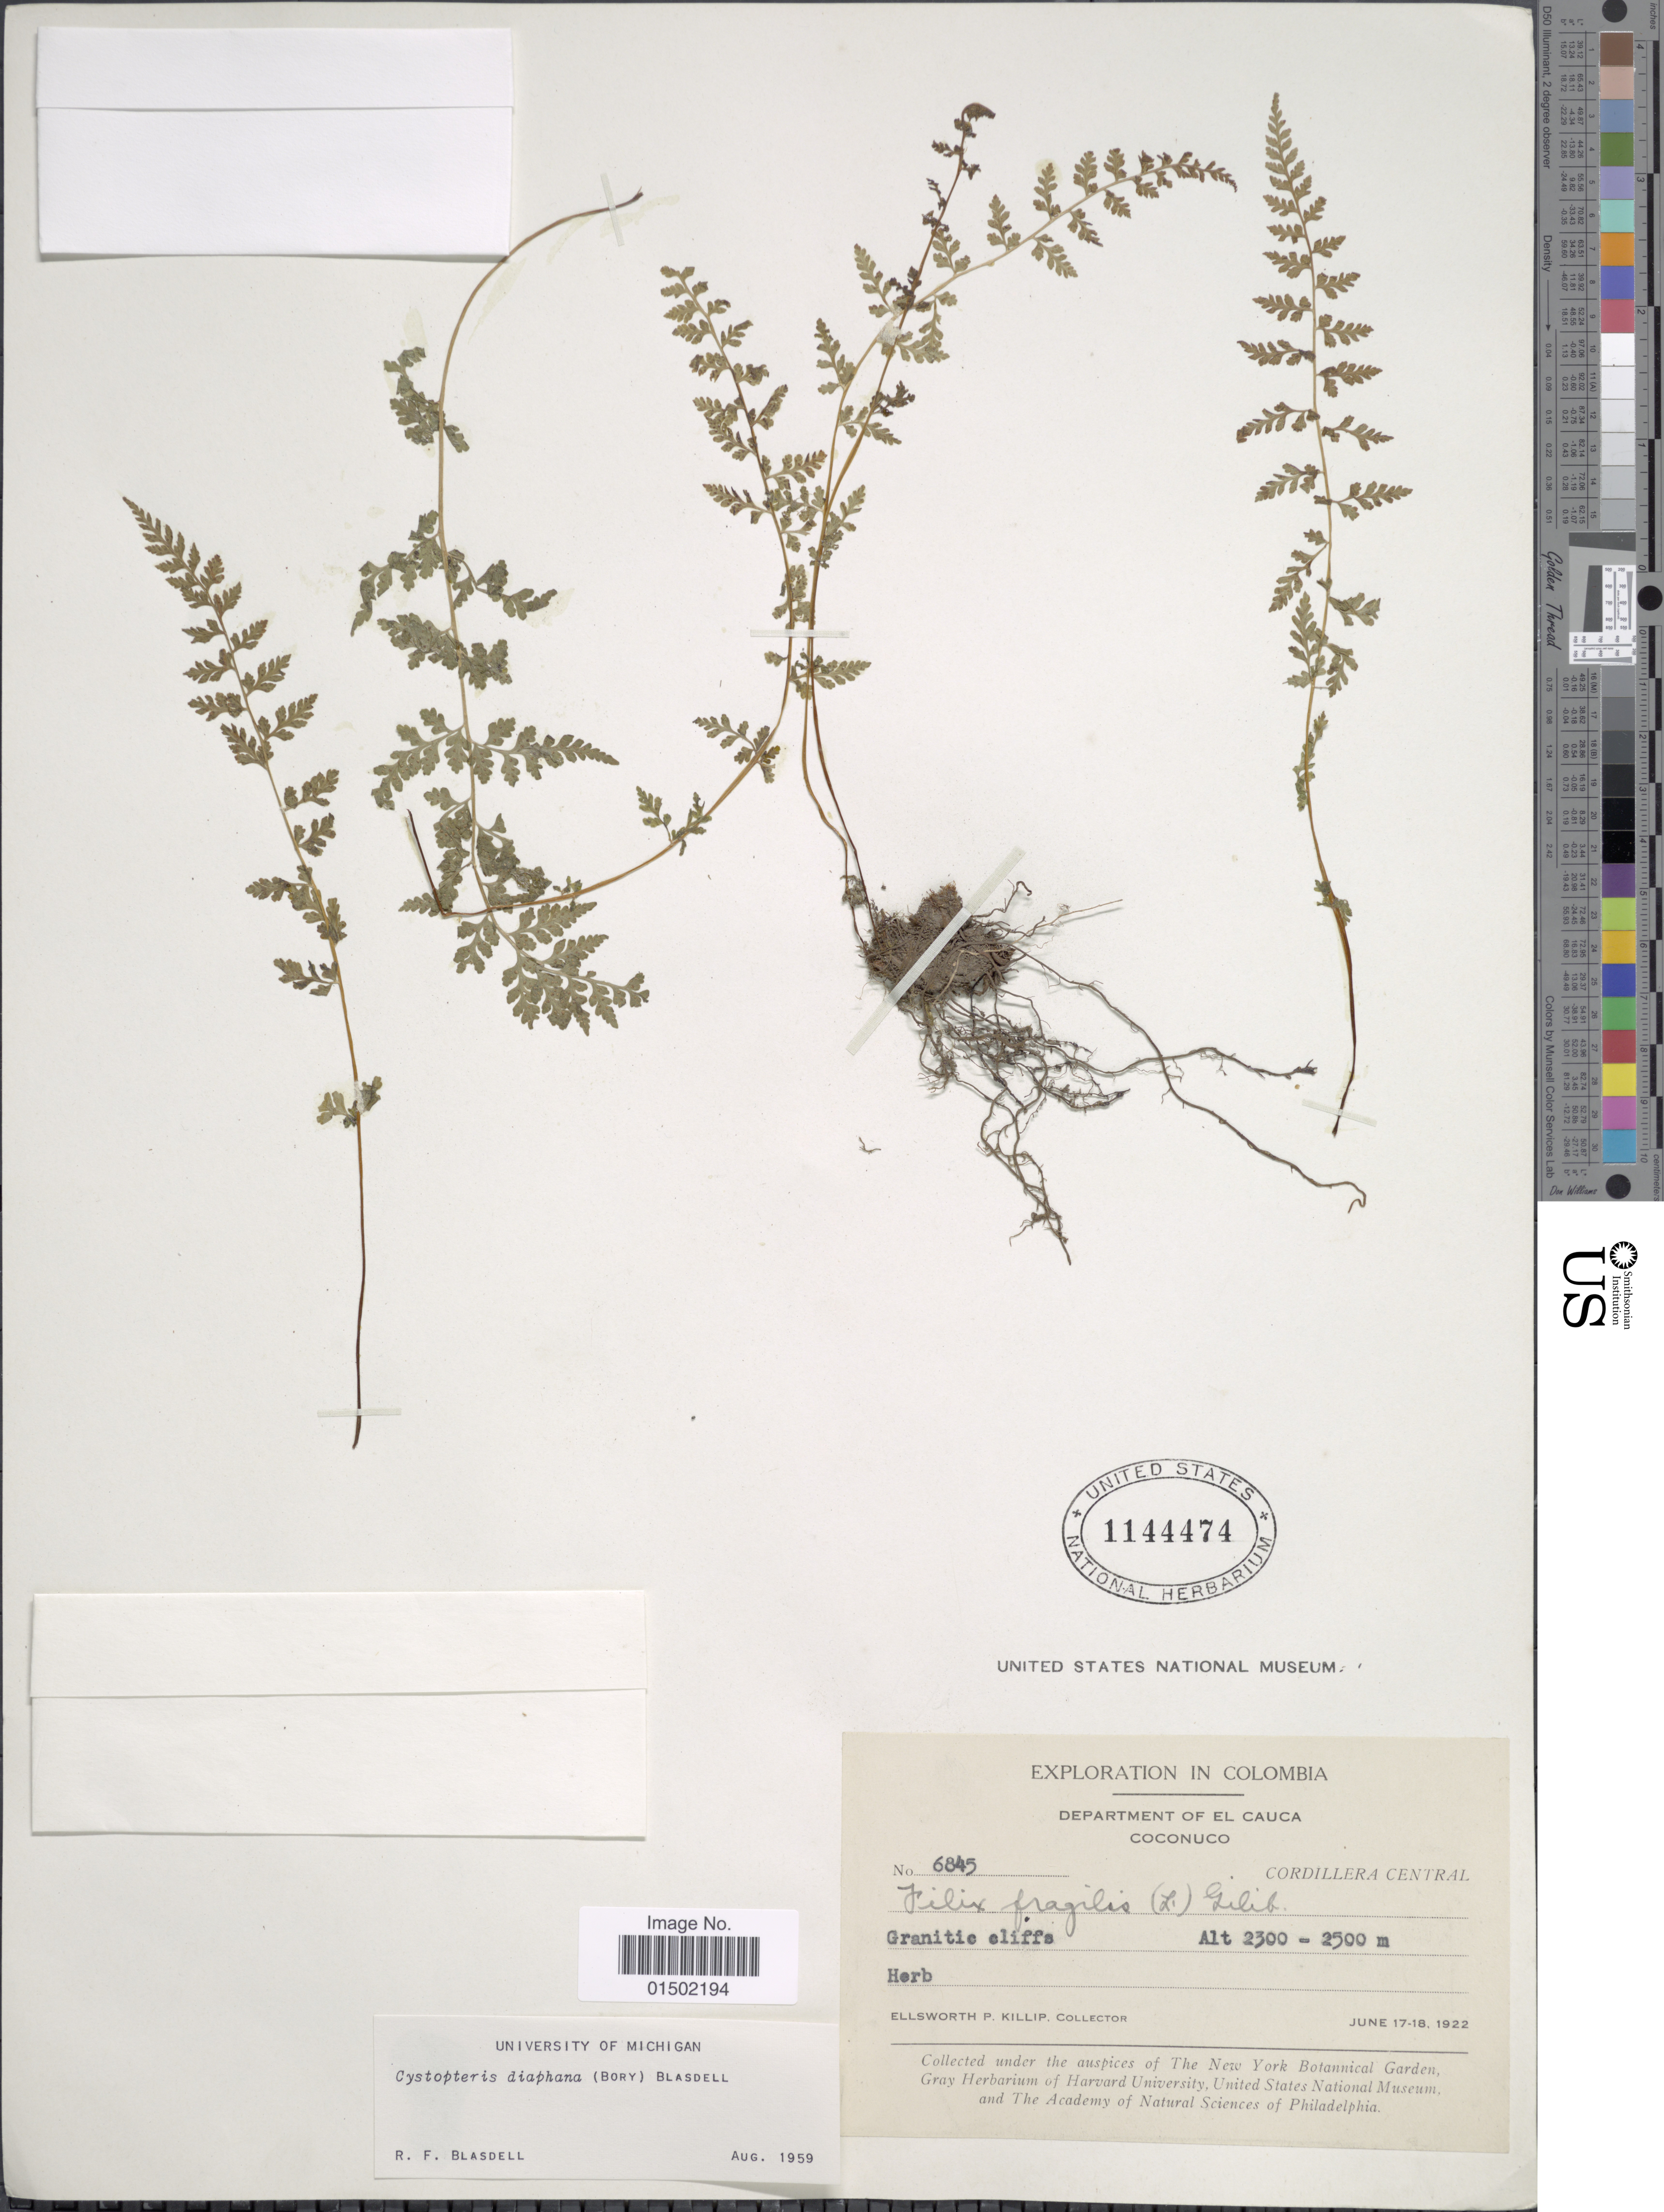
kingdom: Plantae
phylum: Tracheophyta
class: Polypodiopsida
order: Polypodiales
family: Cystopteridaceae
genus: Cystopteris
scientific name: Cystopteris diaphana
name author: (Bory) Blasdell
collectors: E. P. Killip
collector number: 6845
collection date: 1922-06-17/1922-06-18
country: Colombia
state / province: Cauca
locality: Coconuco. Cordillera Central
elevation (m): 2300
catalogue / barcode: US 1144474